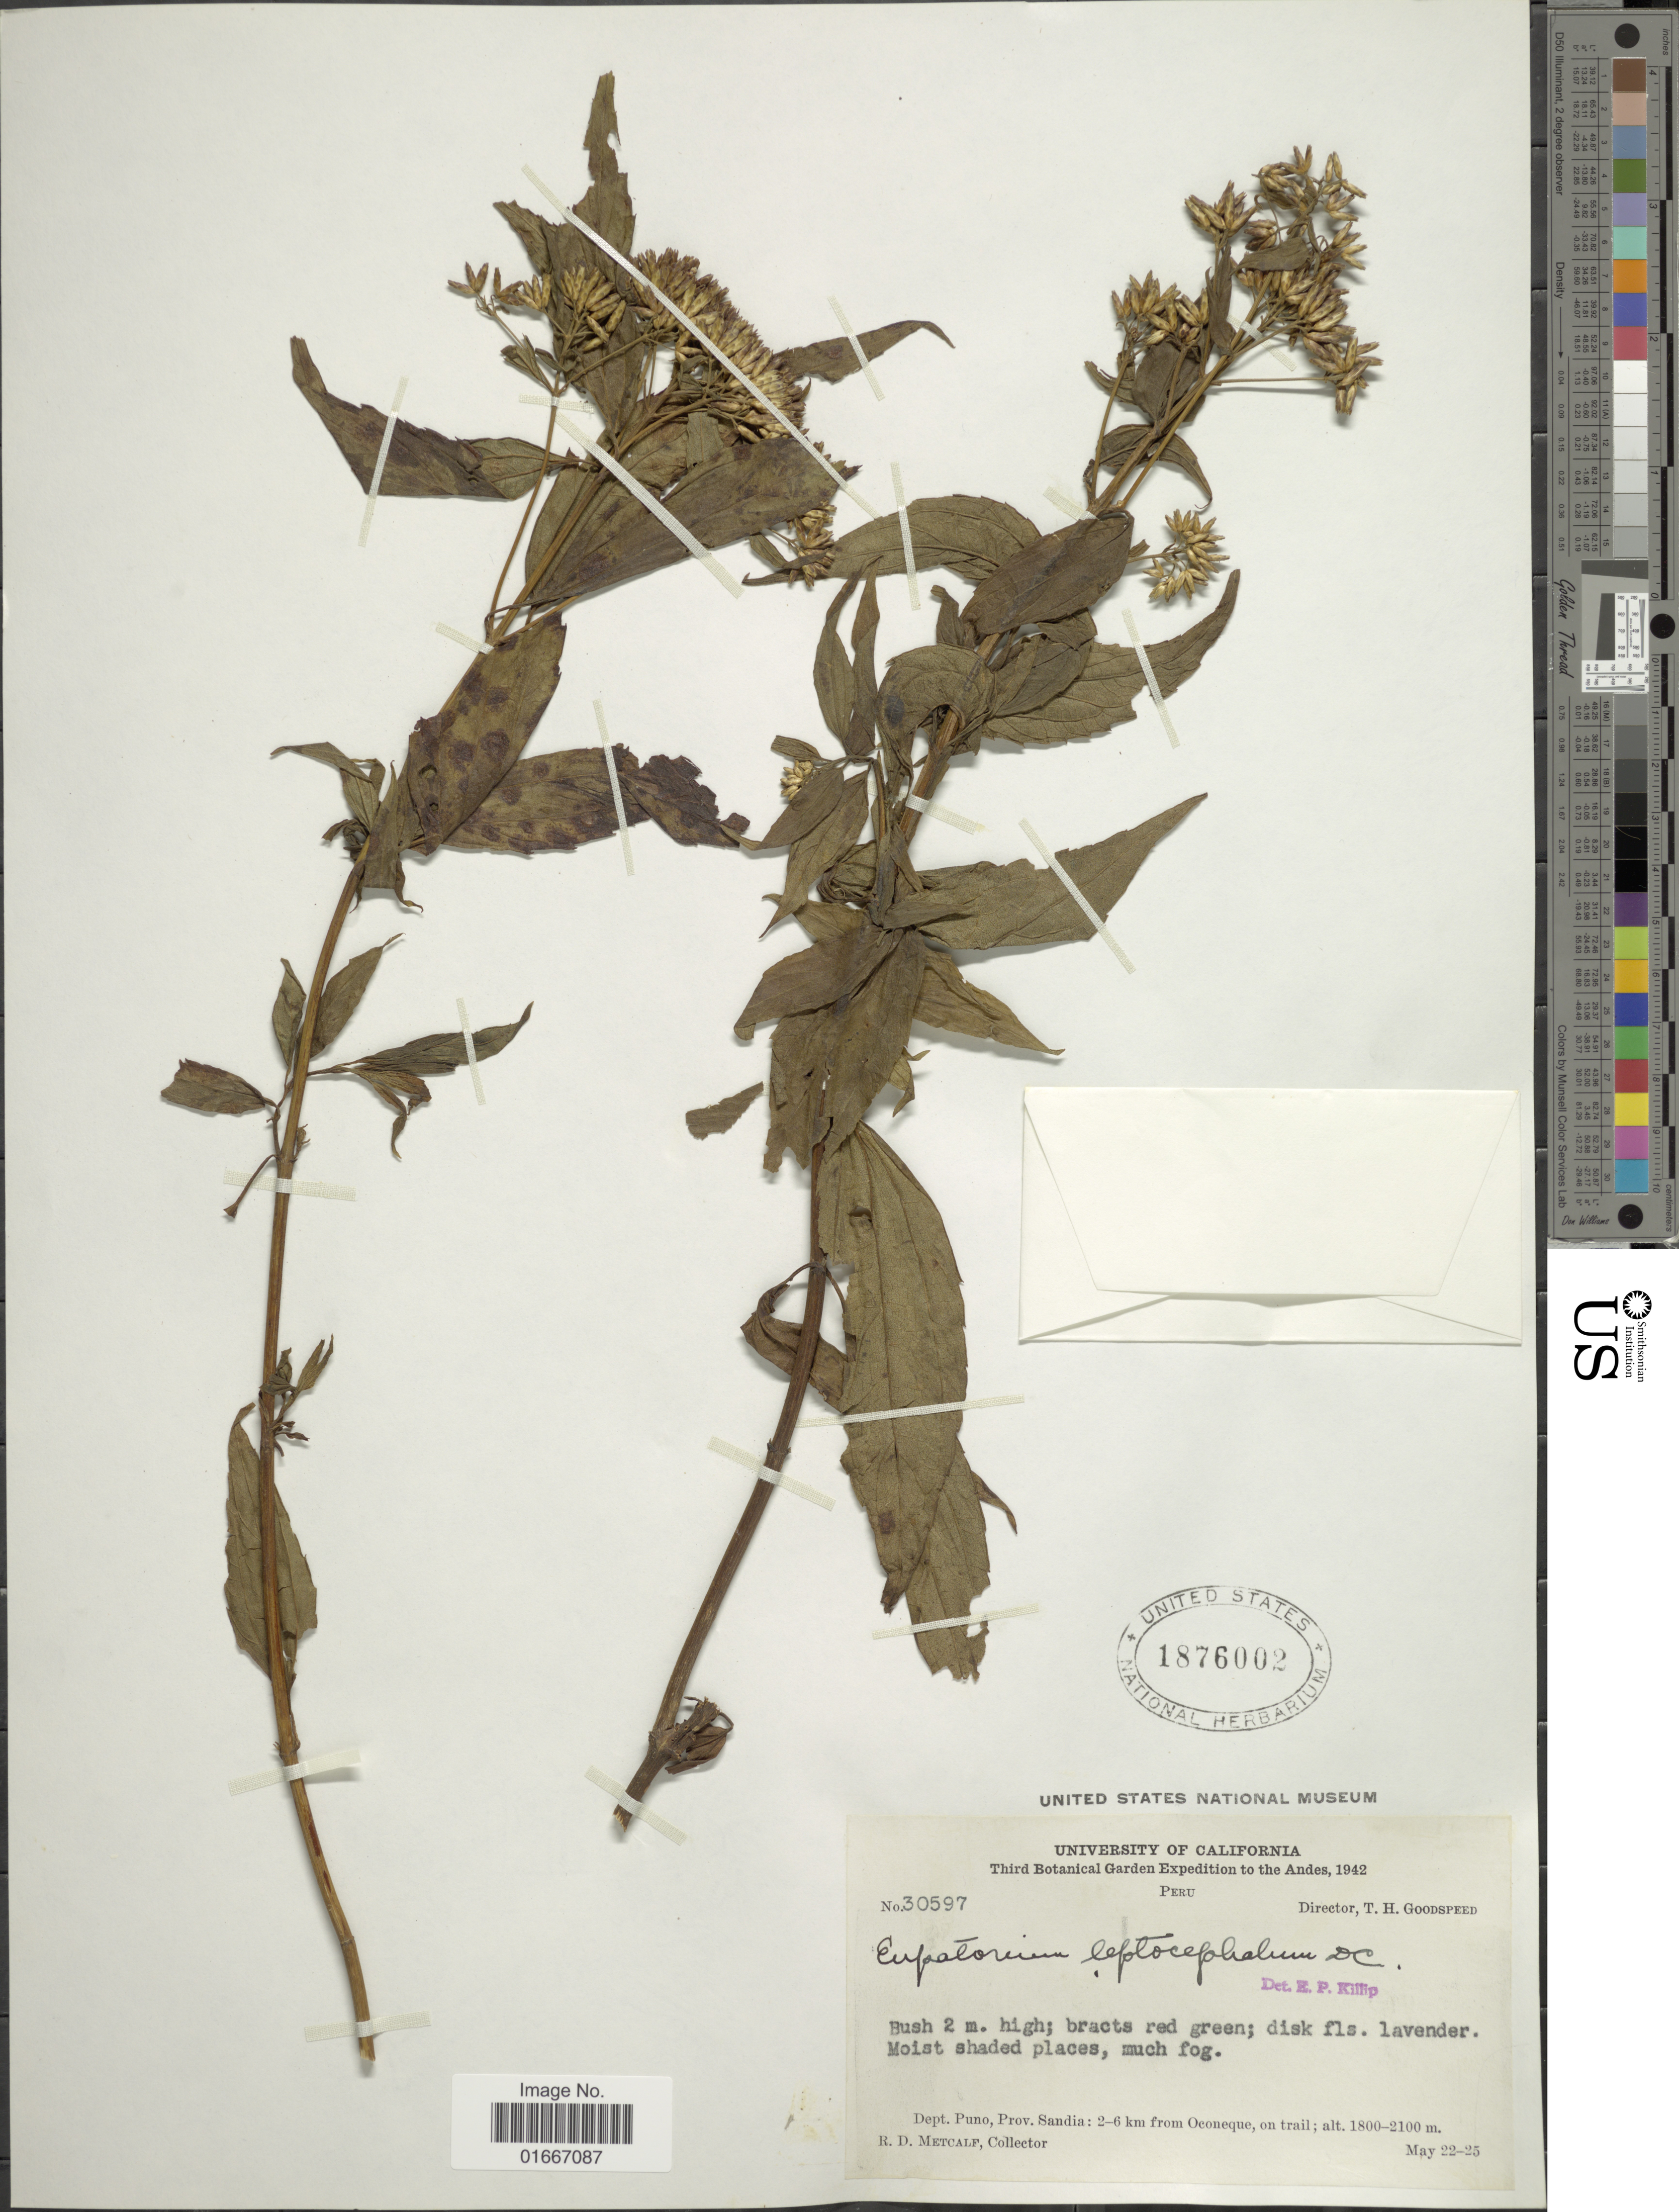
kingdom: Plantae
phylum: Tracheophyta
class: Magnoliopsida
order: Asterales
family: Asteraceae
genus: Chromolaena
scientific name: Chromolaena leptocephala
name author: (DC.) R.M. King & H. Rob.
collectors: R. D. Metcalf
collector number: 30597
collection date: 1942-05-22/1942-05-25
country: Peru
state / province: Puno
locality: Peru. Dept. Puno, Prov. Sandia: 2-6 km from Oconeque, on trail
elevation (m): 1800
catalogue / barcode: US 1876002